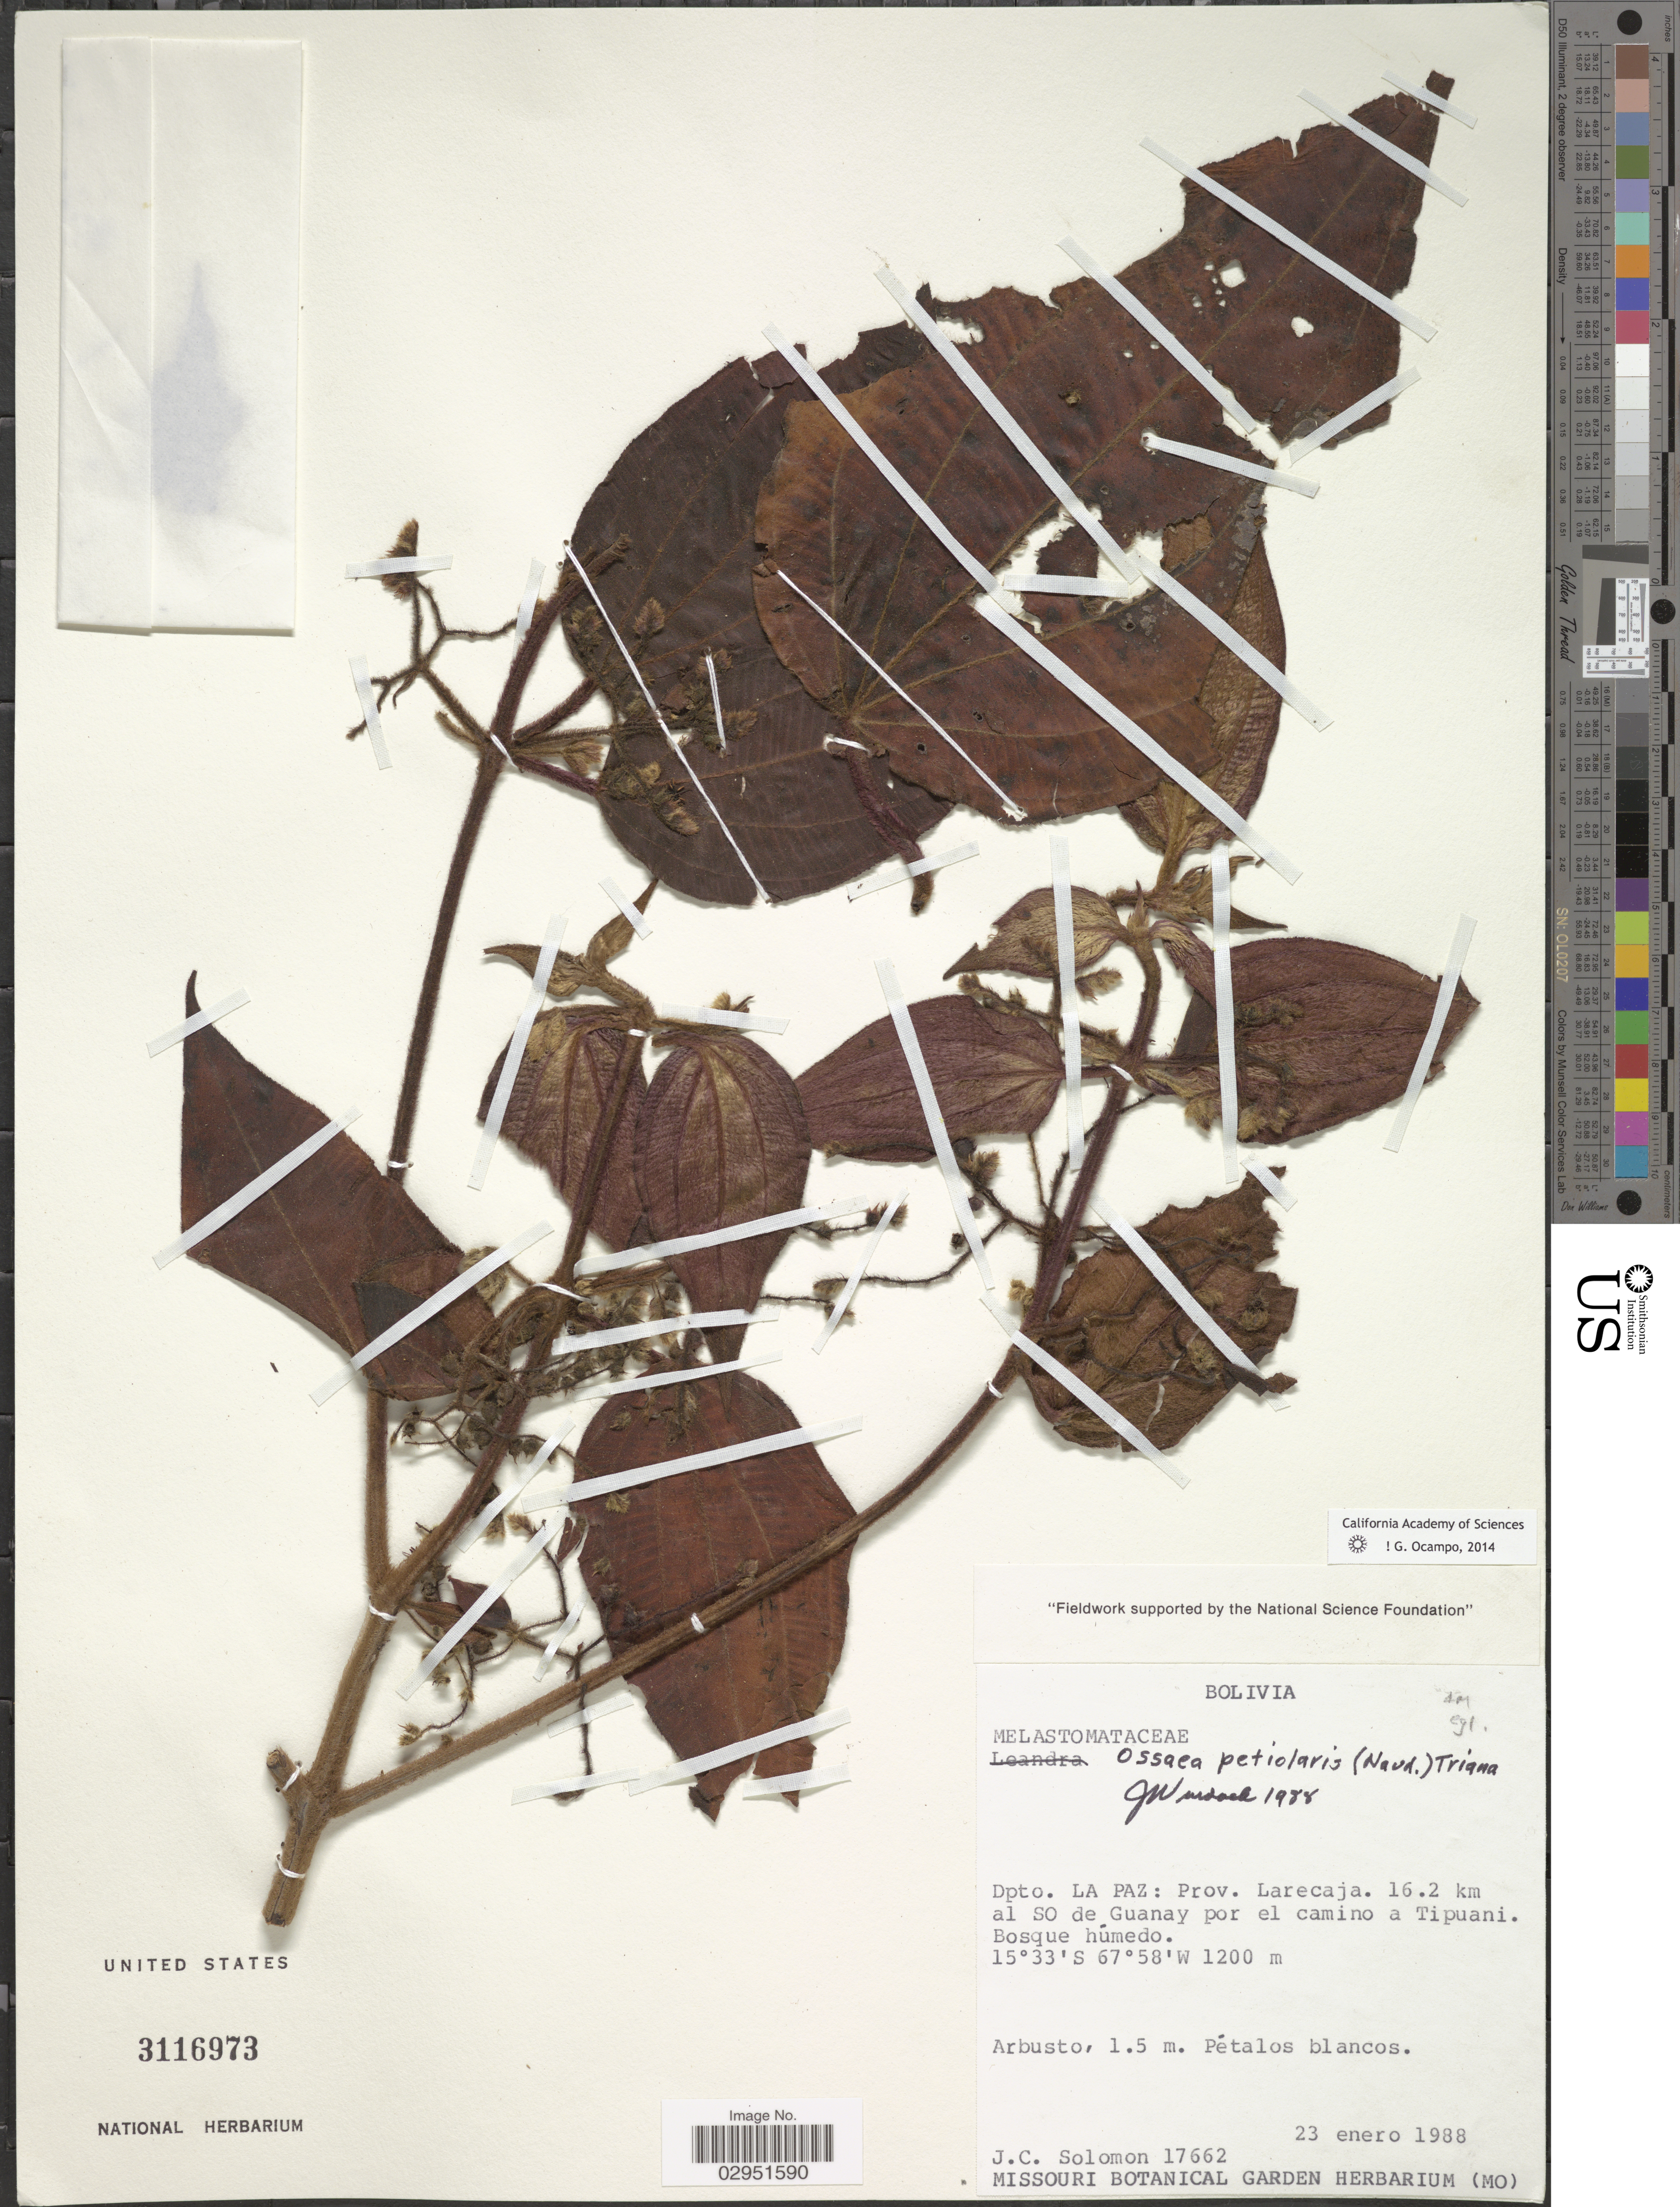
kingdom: Plantae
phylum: Tracheophyta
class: Magnoliopsida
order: Myrtales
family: Melastomataceae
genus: Ossaea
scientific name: Ossaea petiolaris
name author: (Naudin) Triana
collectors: J. C. Solomon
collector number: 17662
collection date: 1988-01-23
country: Bolivia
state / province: La Paz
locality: Dpto. La Paz: Prov. Larecaja, 16.2 km al SO de Guanay por el camino a Tipuani.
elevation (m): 1200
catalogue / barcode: US 3116973